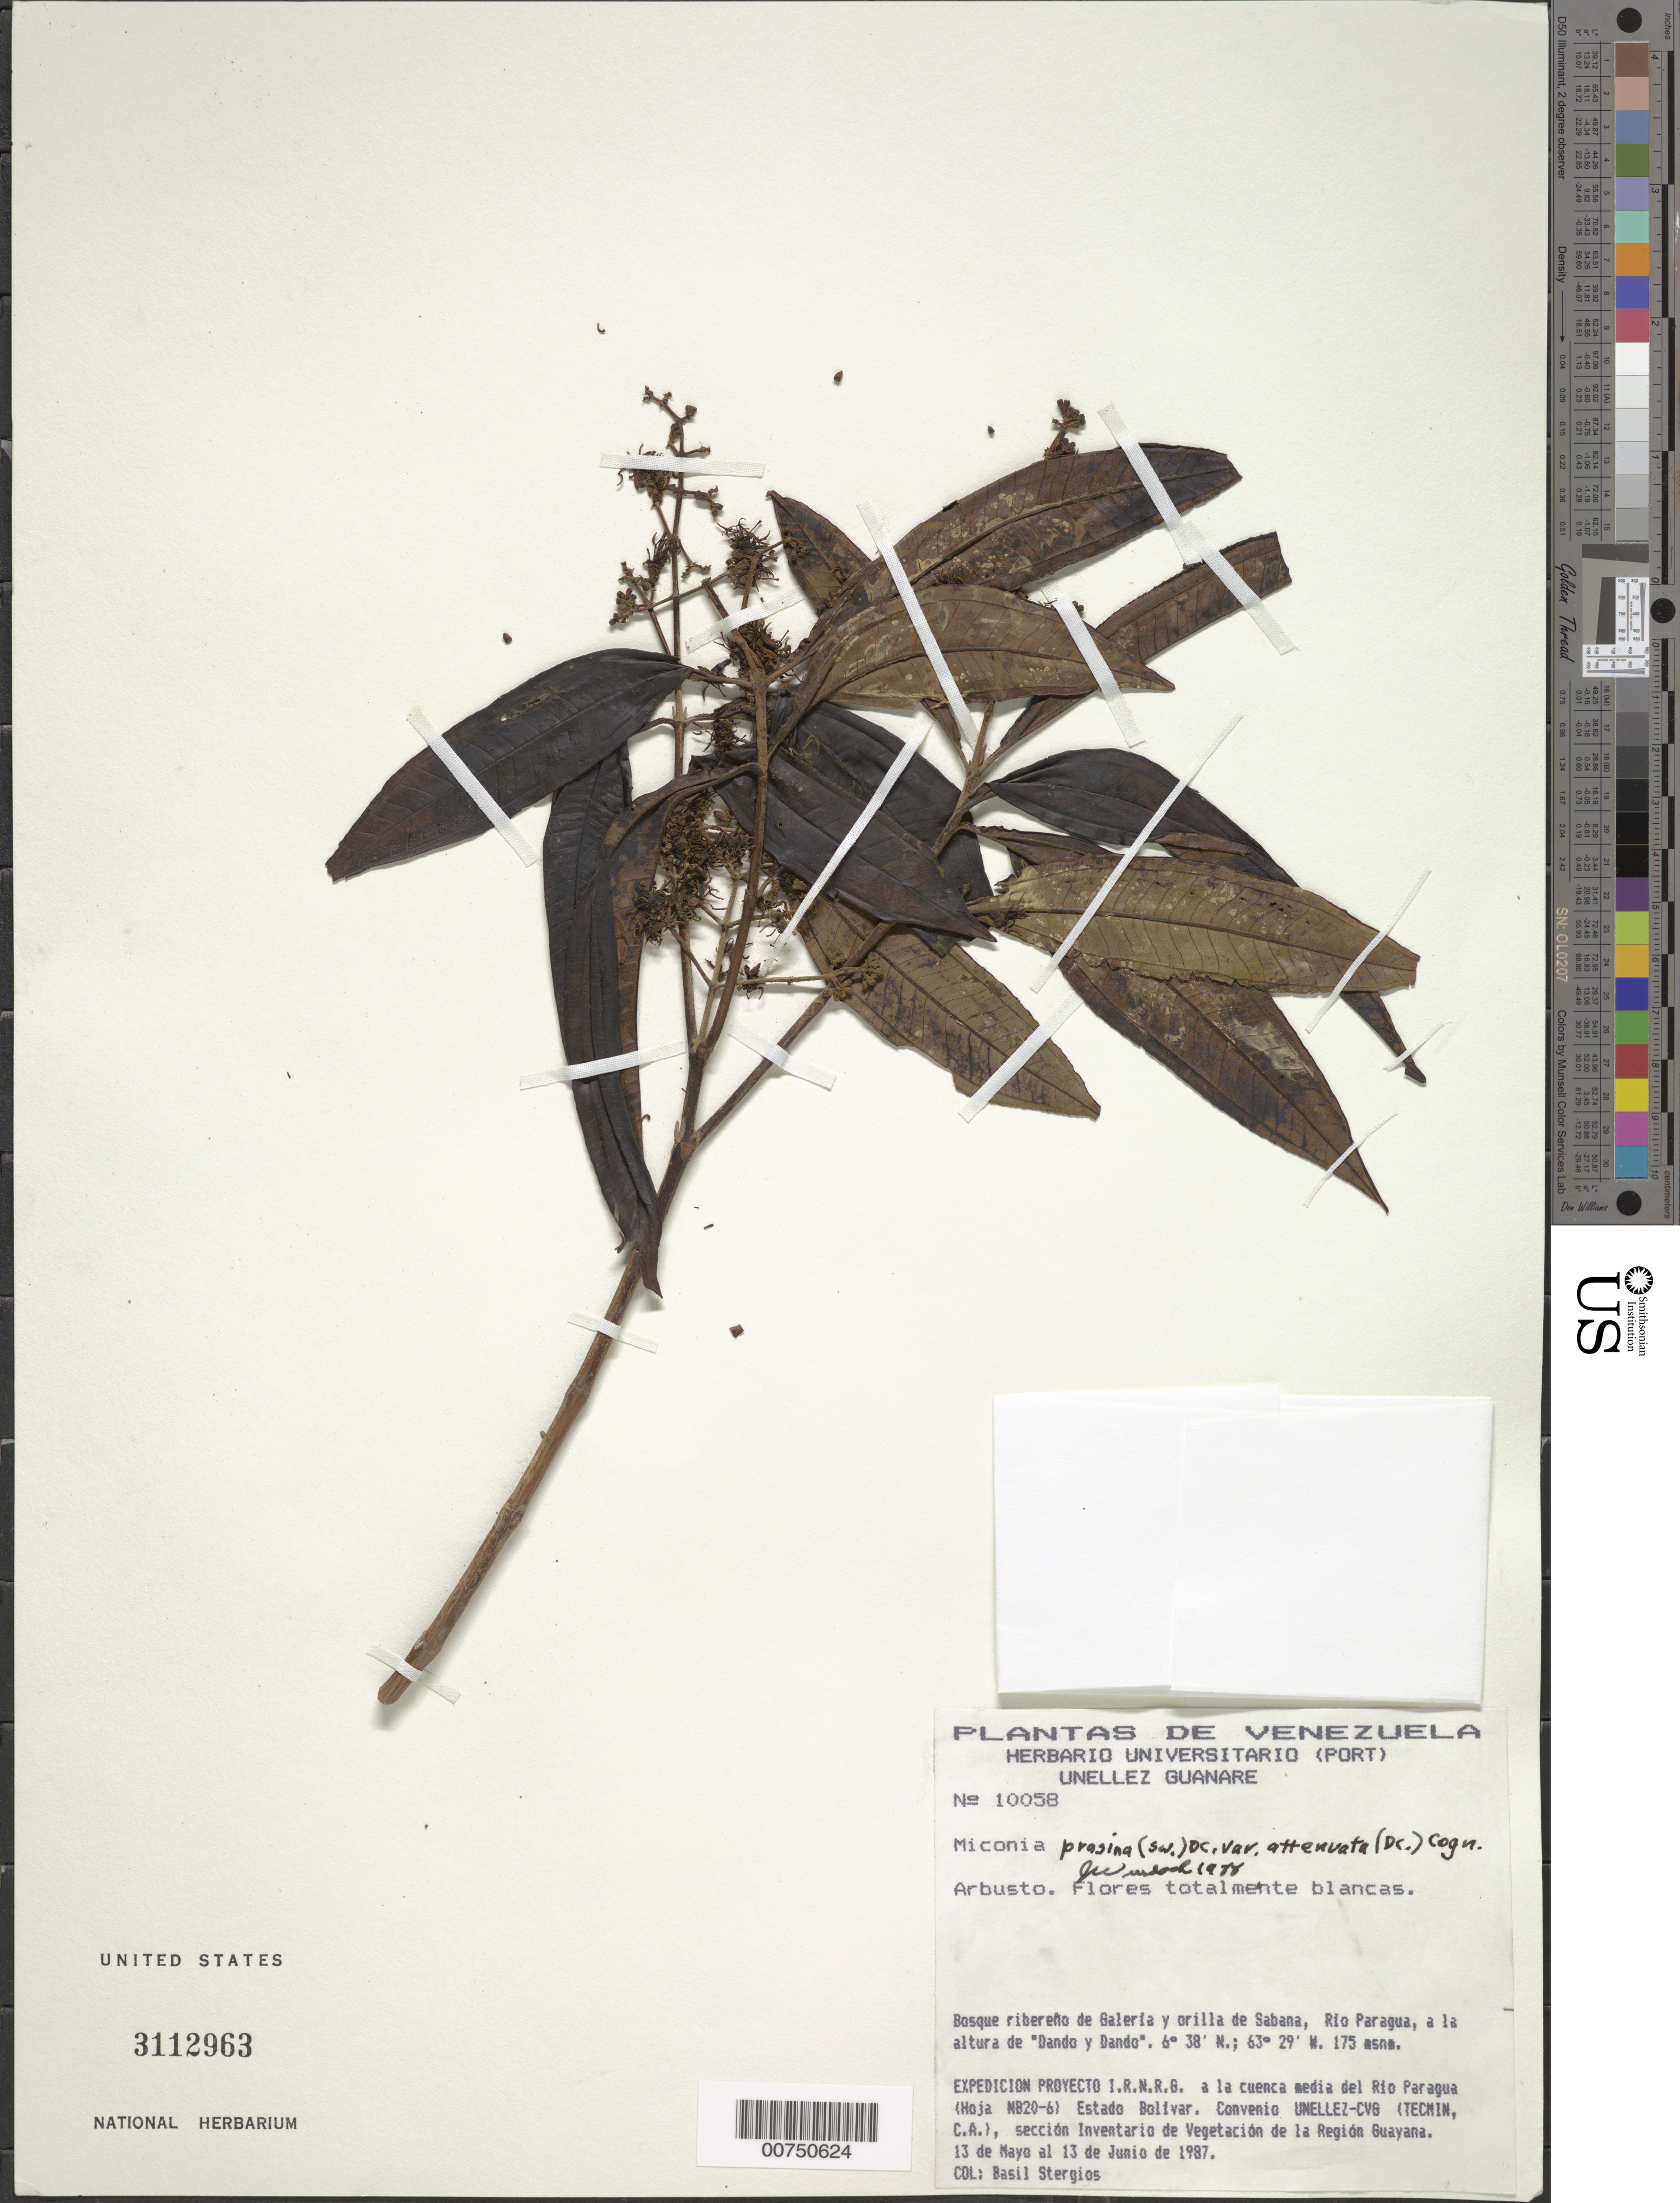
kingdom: Plantae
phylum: Tracheophyta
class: Magnoliopsida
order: Myrtales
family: Melastomataceae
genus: Miconia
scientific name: Miconia prasina var. attenuata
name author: (DC.) Cogn.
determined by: Wurdack, John J., (US), US (UNITED STATES)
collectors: B. G. Stergios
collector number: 10058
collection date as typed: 13-May-87 to 13-Jun-87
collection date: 1987-05-13/1987-06-13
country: Venezuela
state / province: Bolívar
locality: Río Paragua, a la altura de "Dando y Dando"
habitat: Bosque ribereno de Galeria y orilla de Sabana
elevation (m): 175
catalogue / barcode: US 3112963